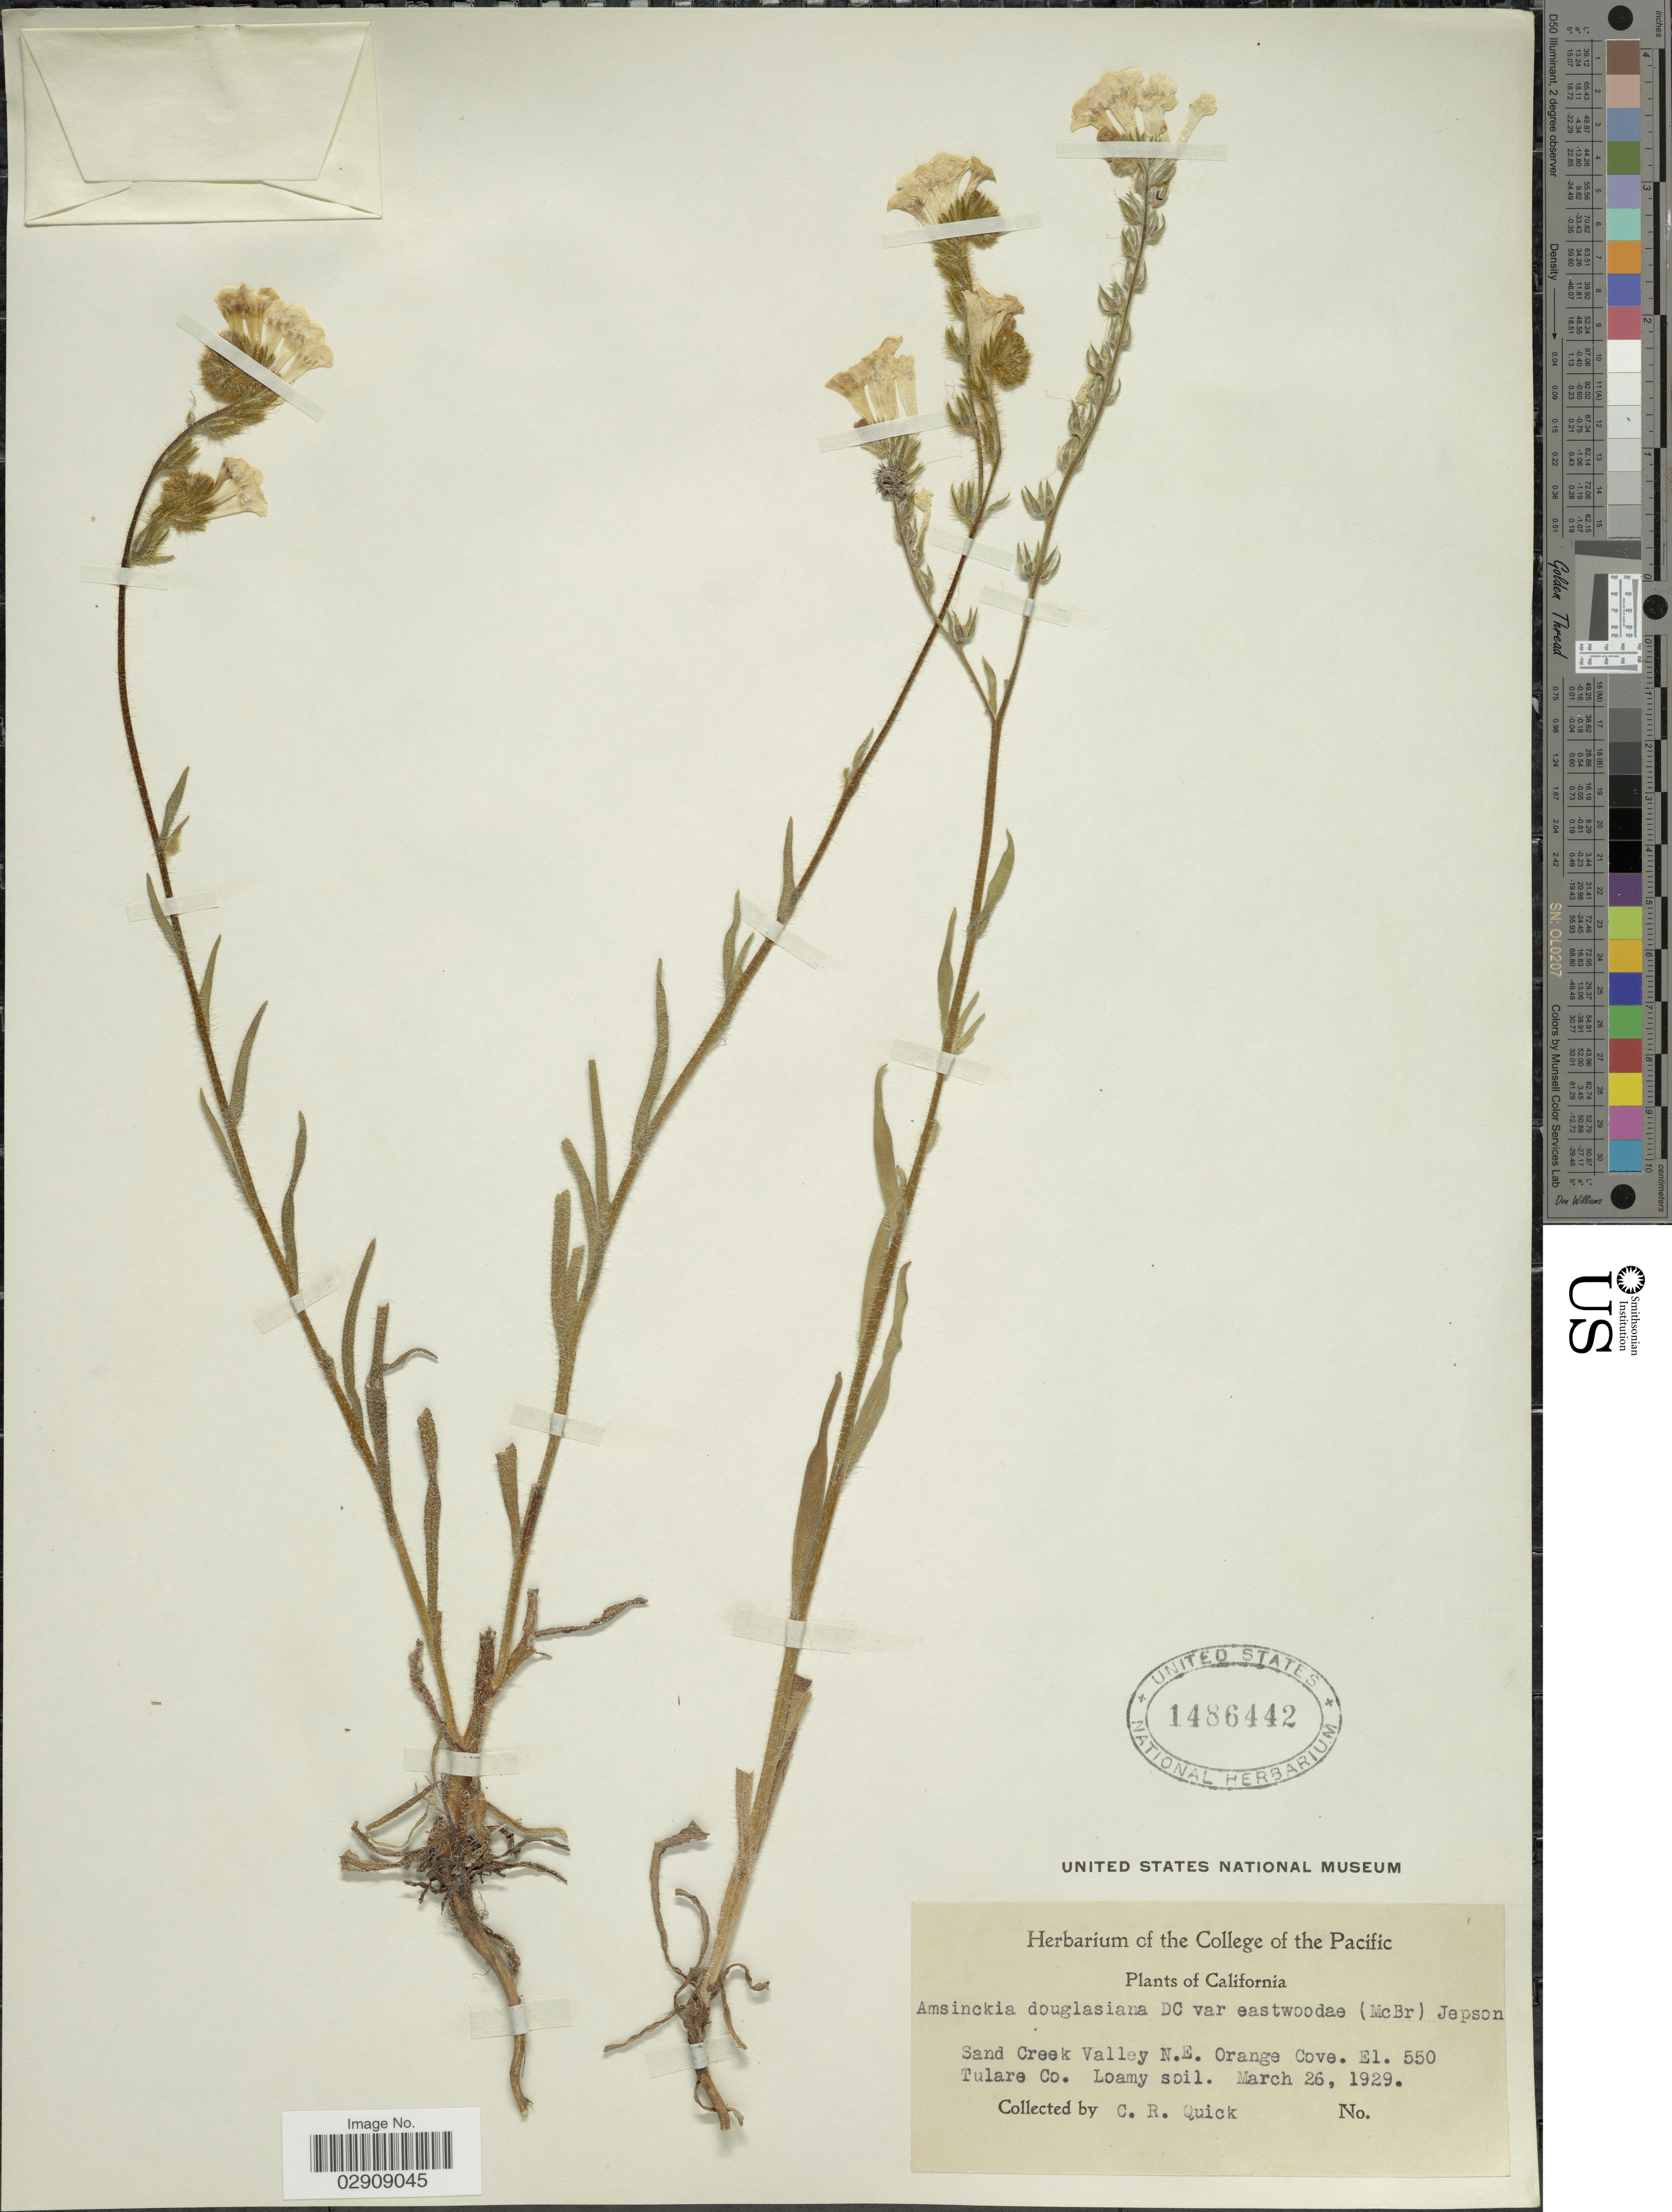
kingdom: Plantae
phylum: Tracheophyta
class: Magnoliopsida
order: Boraginales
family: Boraginaceae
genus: Amsinckia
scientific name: Amsinckia douglasiana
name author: A. DC.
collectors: C. Quick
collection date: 1929-03-26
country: United States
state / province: California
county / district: Tulare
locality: Sand Creek Valley N. E. Orange Cove. Tulare Co. Loamy soil. California.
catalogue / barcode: US 1486442